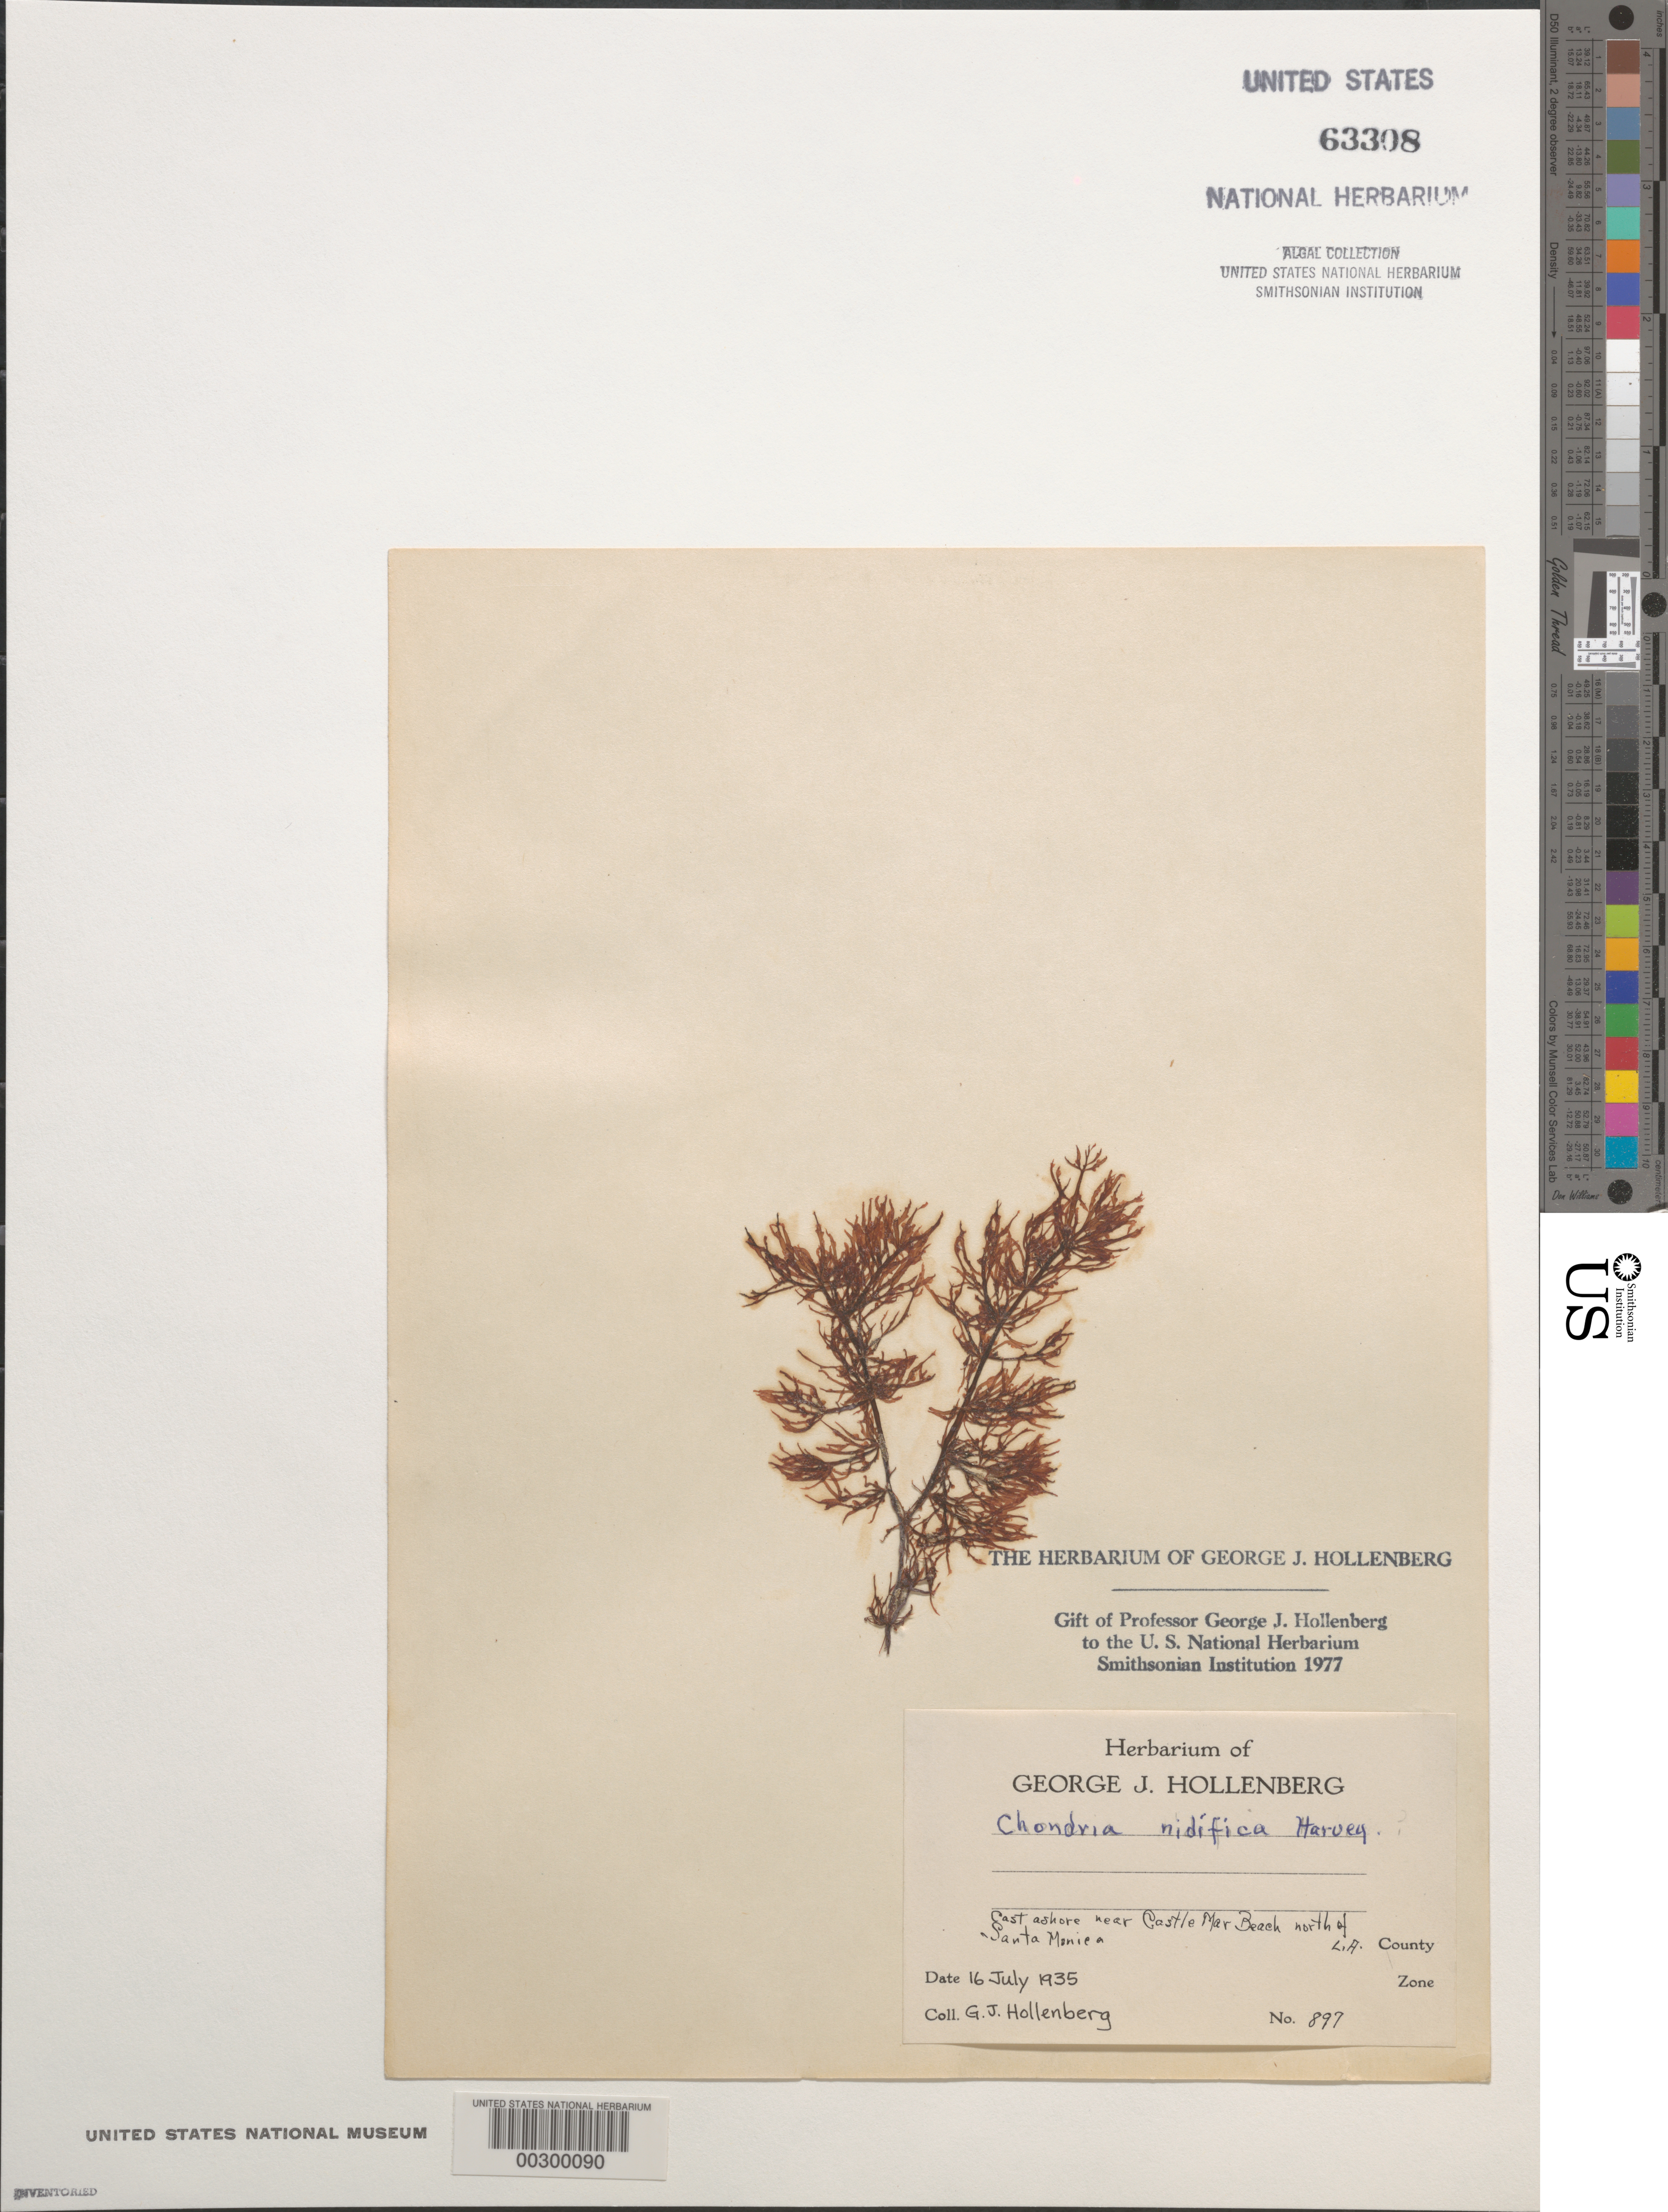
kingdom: Plantae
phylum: Rhodophyta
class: Florideophyceae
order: Ceramiales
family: Rhodomelaceae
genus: Neochondria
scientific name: Neochondria nidifica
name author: (Harvey) Sutti et al.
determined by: Algae name updating Project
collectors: G. Hollenberg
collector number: GJH 897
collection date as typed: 16 Jul 1935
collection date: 1935-07-16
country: United States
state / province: California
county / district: Los Angeles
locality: Near Castle Mar Beach, north of Santa Monica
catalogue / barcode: US 63308